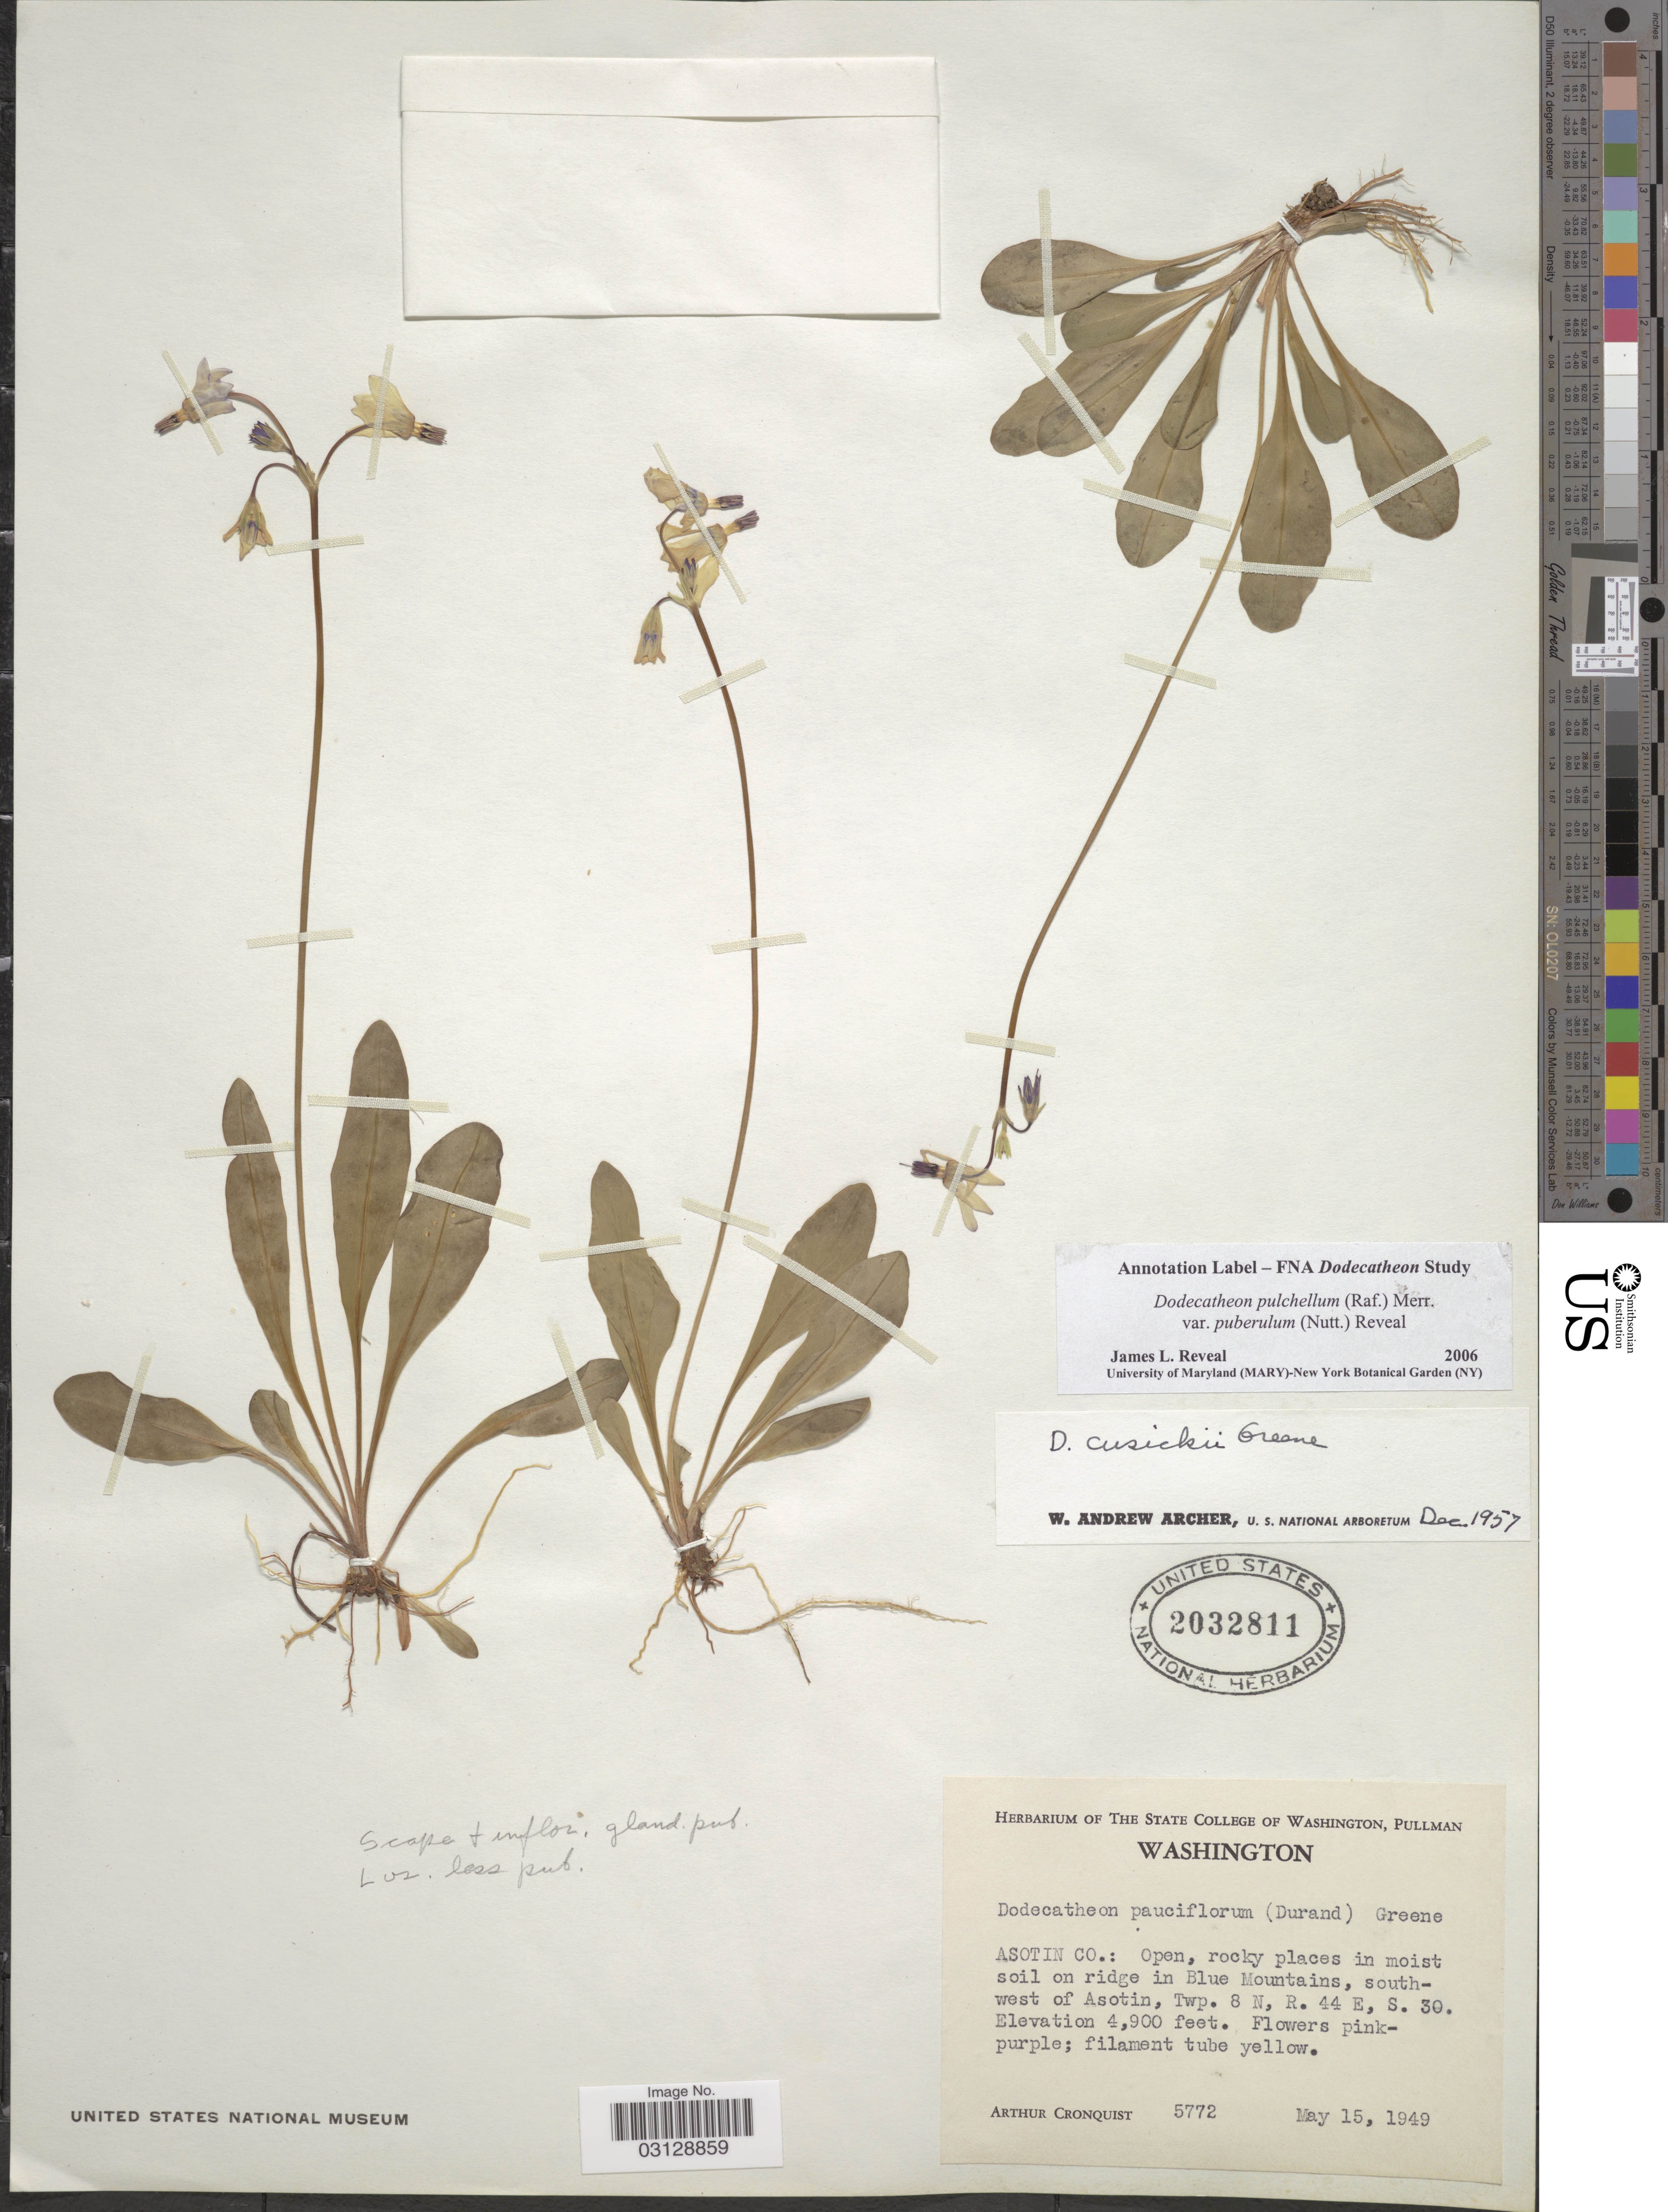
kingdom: Plantae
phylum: Tracheophyta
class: Magnoliopsida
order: Ericales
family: Primulaceae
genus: Dodecatheon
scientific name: Dodecatheon pulchellum var. cusickii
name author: (Greene) Reveal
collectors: A. J. Cronquist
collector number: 5772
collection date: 1949-05-15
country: United States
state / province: Washington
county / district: Asotin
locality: Asotin Co.: Open, rocky places in mois soil on ridge in Blue Mountains, southwest of Asotin, Twp. 8 N, R. 44 E, S. 30.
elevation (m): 1494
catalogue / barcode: US 2032811